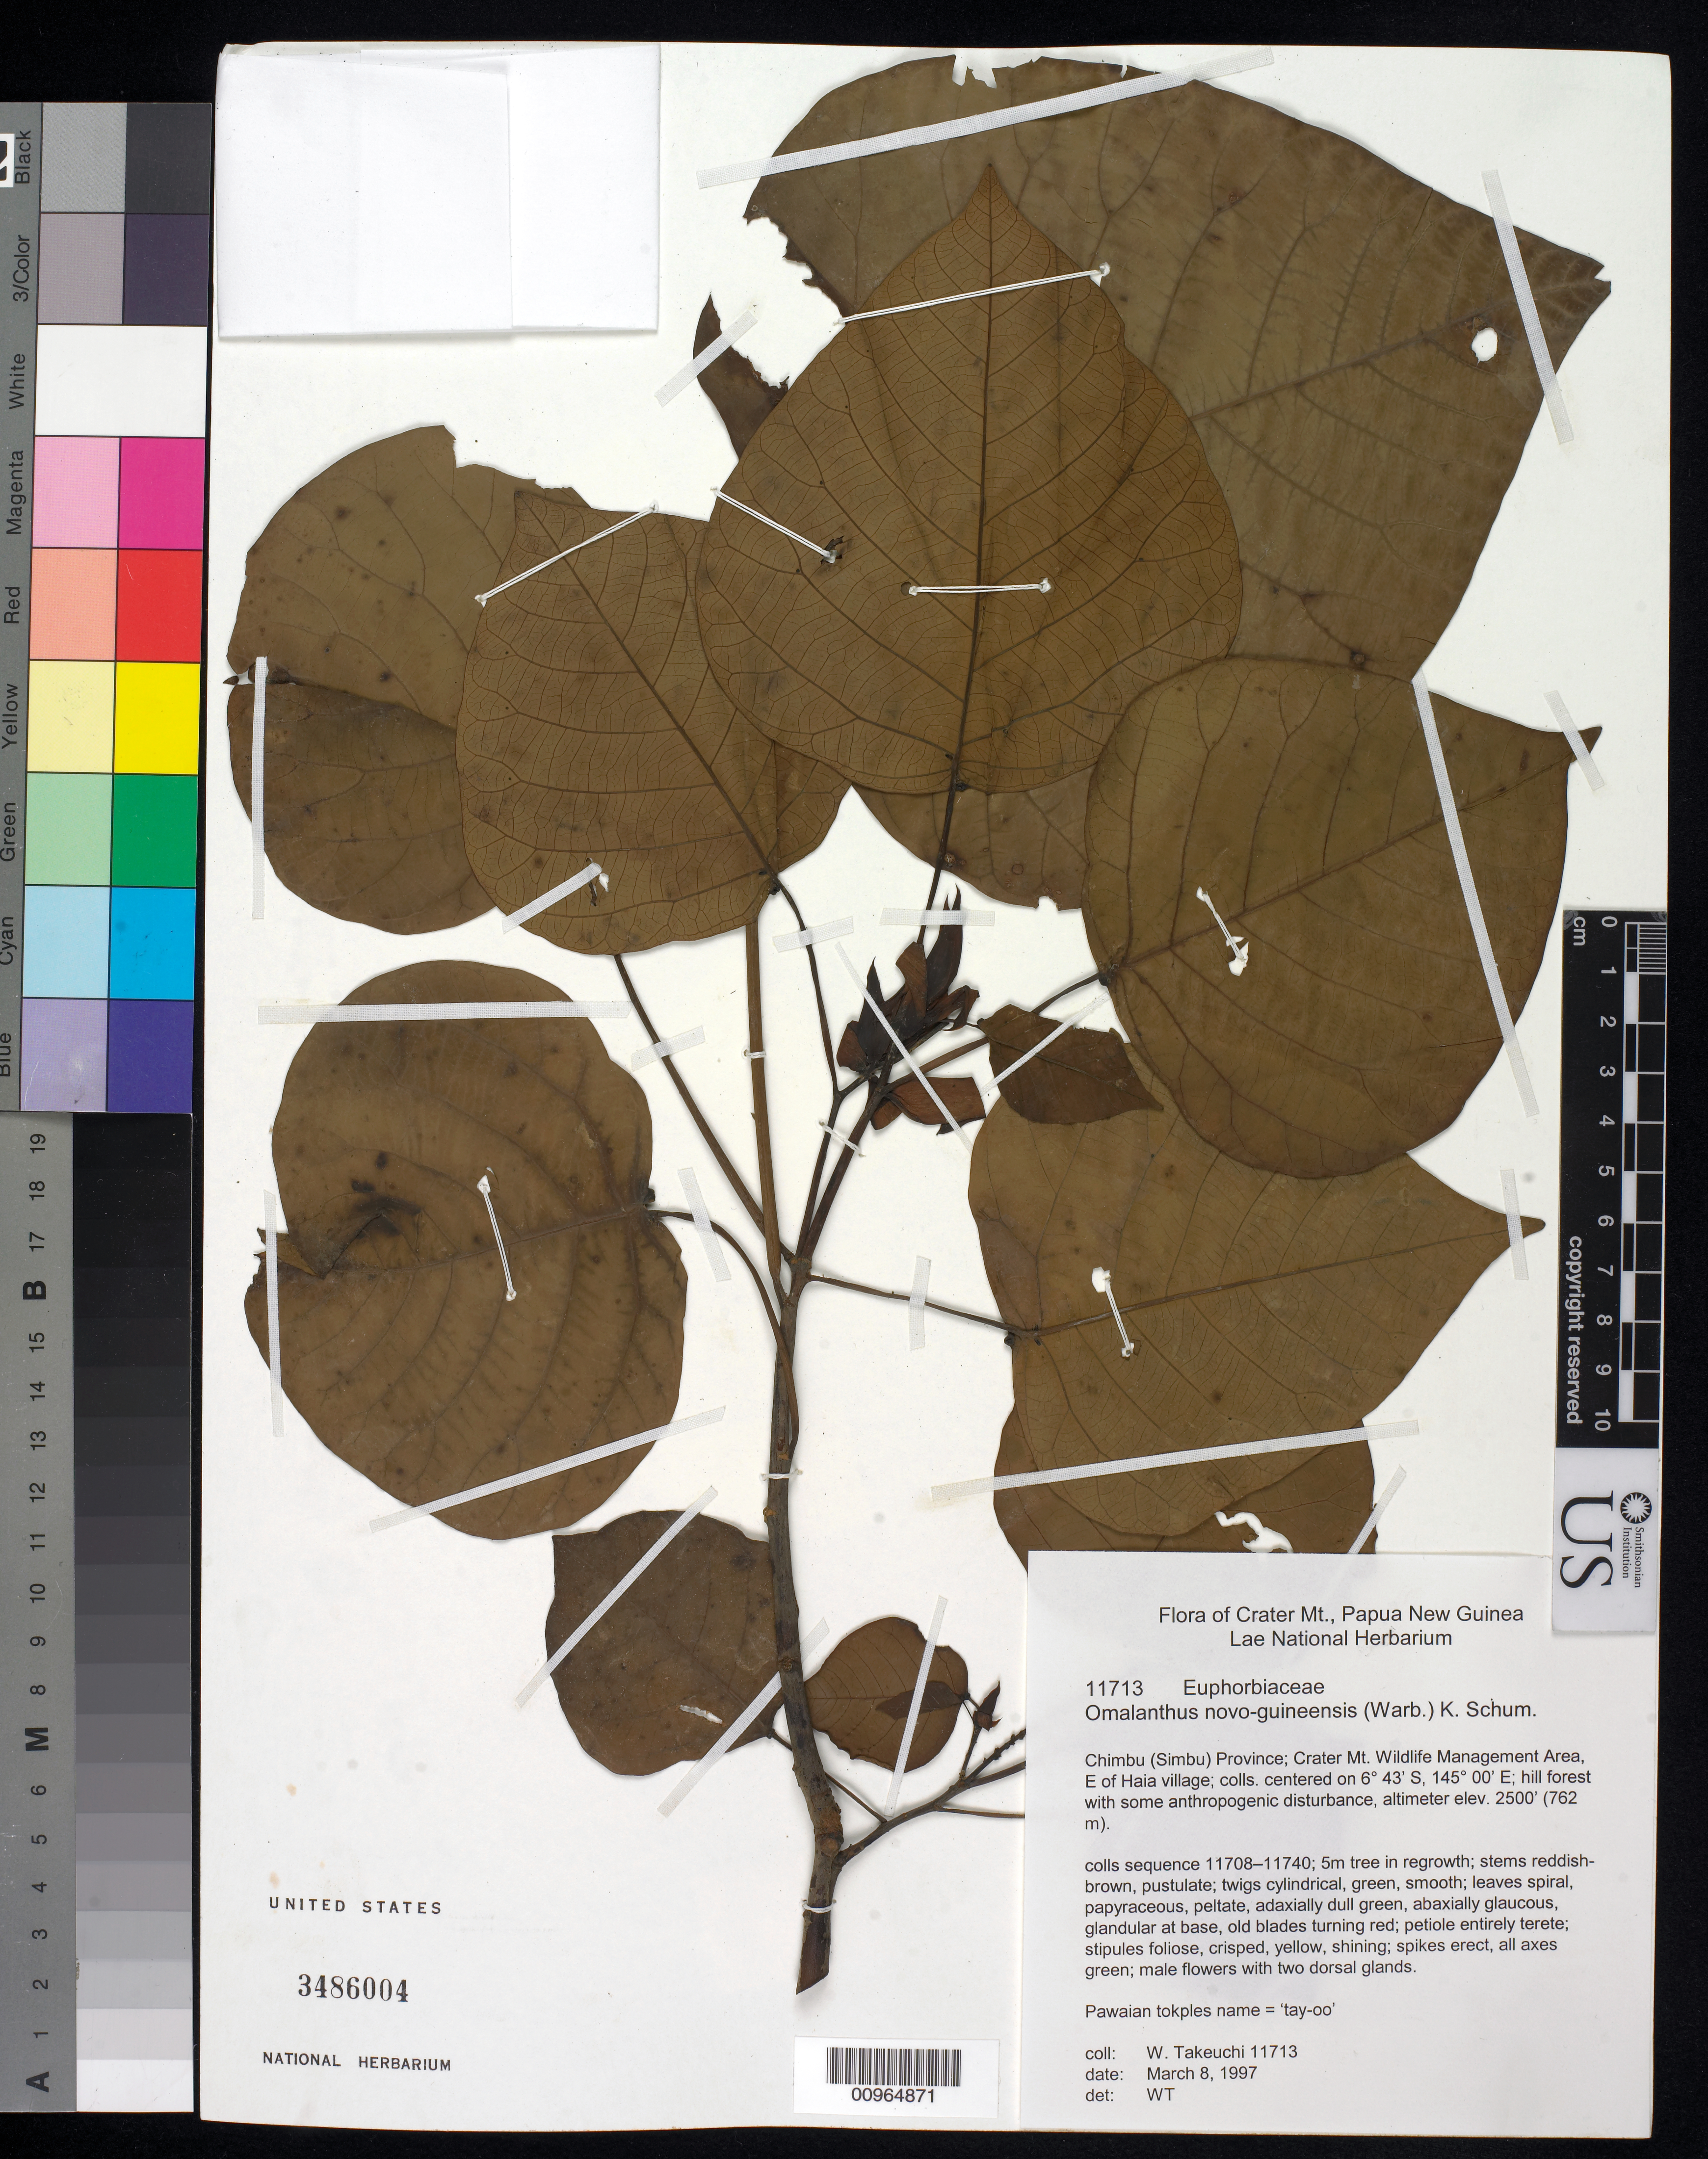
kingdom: Plantae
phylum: Tracheophyta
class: Magnoliopsida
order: Malpighiales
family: Euphorbiaceae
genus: Homalanthus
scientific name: Homalanthus novoguineensis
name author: (Warb.) K. Schum.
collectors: W. N. Takeuchi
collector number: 11713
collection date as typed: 08 Mar 1997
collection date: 1997-03-08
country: Papua New Guinea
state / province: Chimbu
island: New Guinea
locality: Crater Mt. Wildlife Management Area, E. of Haia village; hill forest with some anthropogenic disturbance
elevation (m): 762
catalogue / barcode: US 3486004